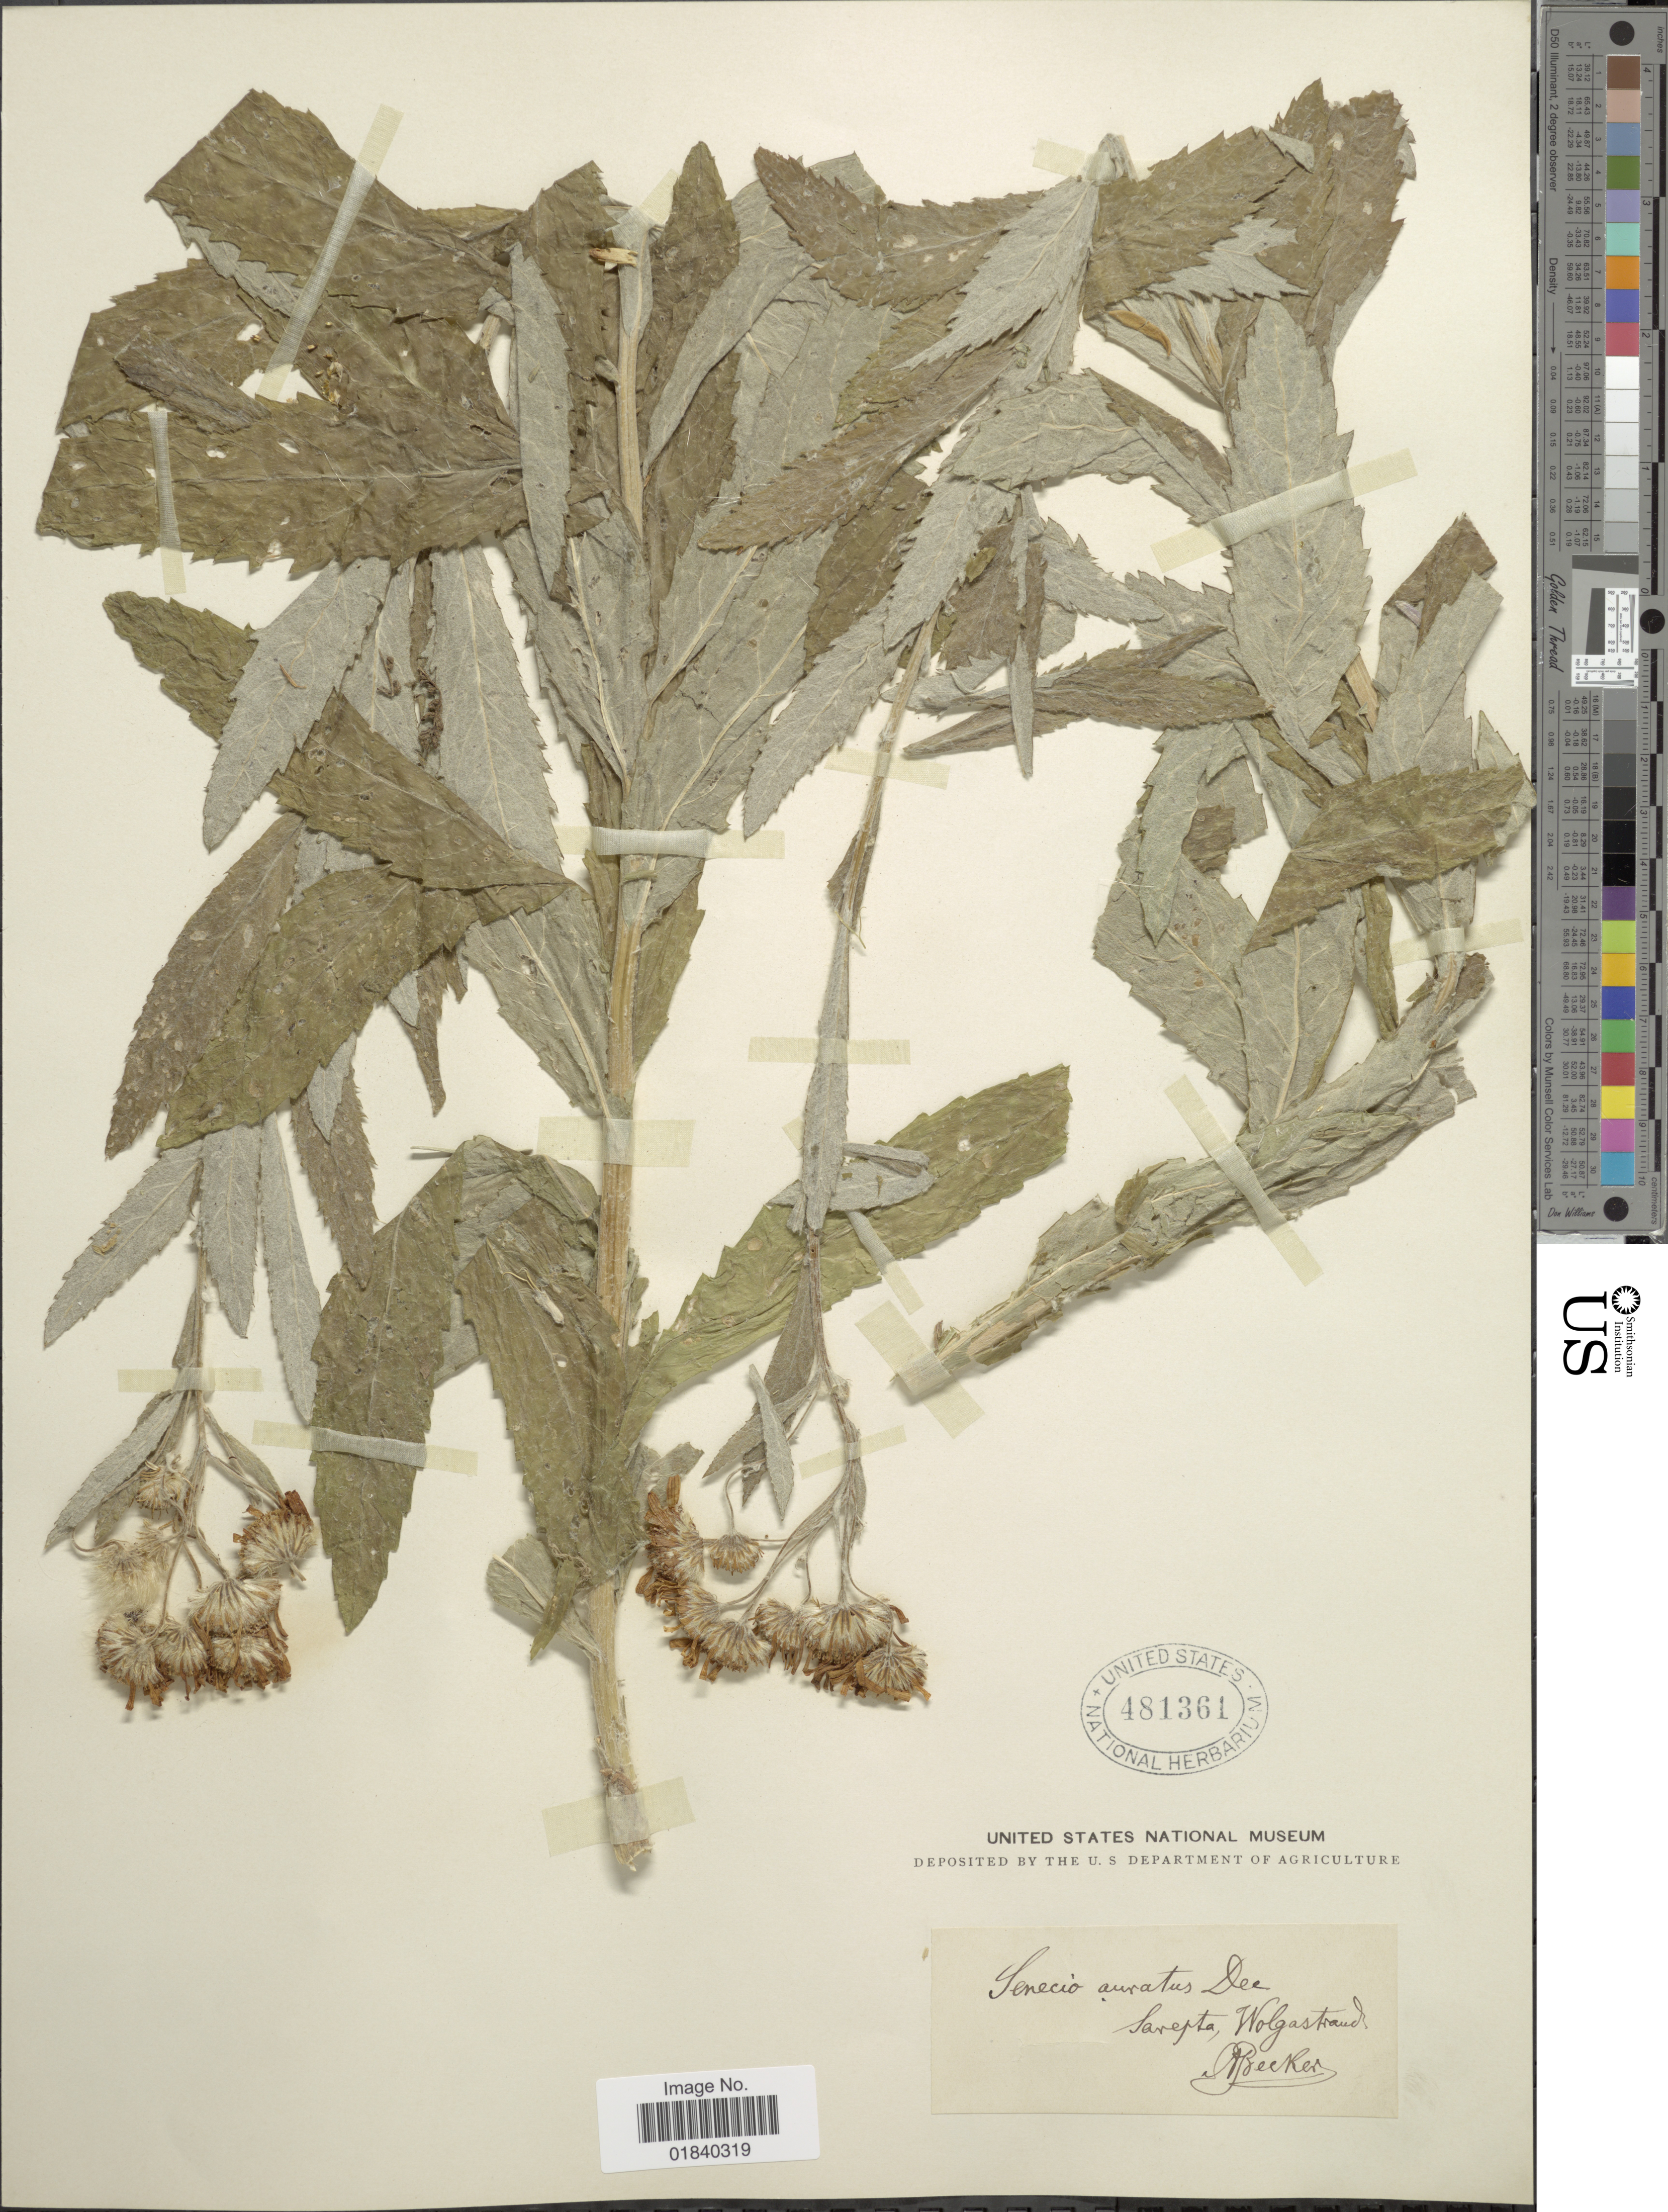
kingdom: Plantae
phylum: Tracheophyta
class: Magnoliopsida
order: Asterales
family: Asteraceae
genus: Jacobaea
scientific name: Jacobaea paludosa subsp. lanata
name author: (Holub)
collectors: A. Becker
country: Russian Federation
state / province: Volgograd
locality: Sarepta, Wolgastrand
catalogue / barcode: US 481361